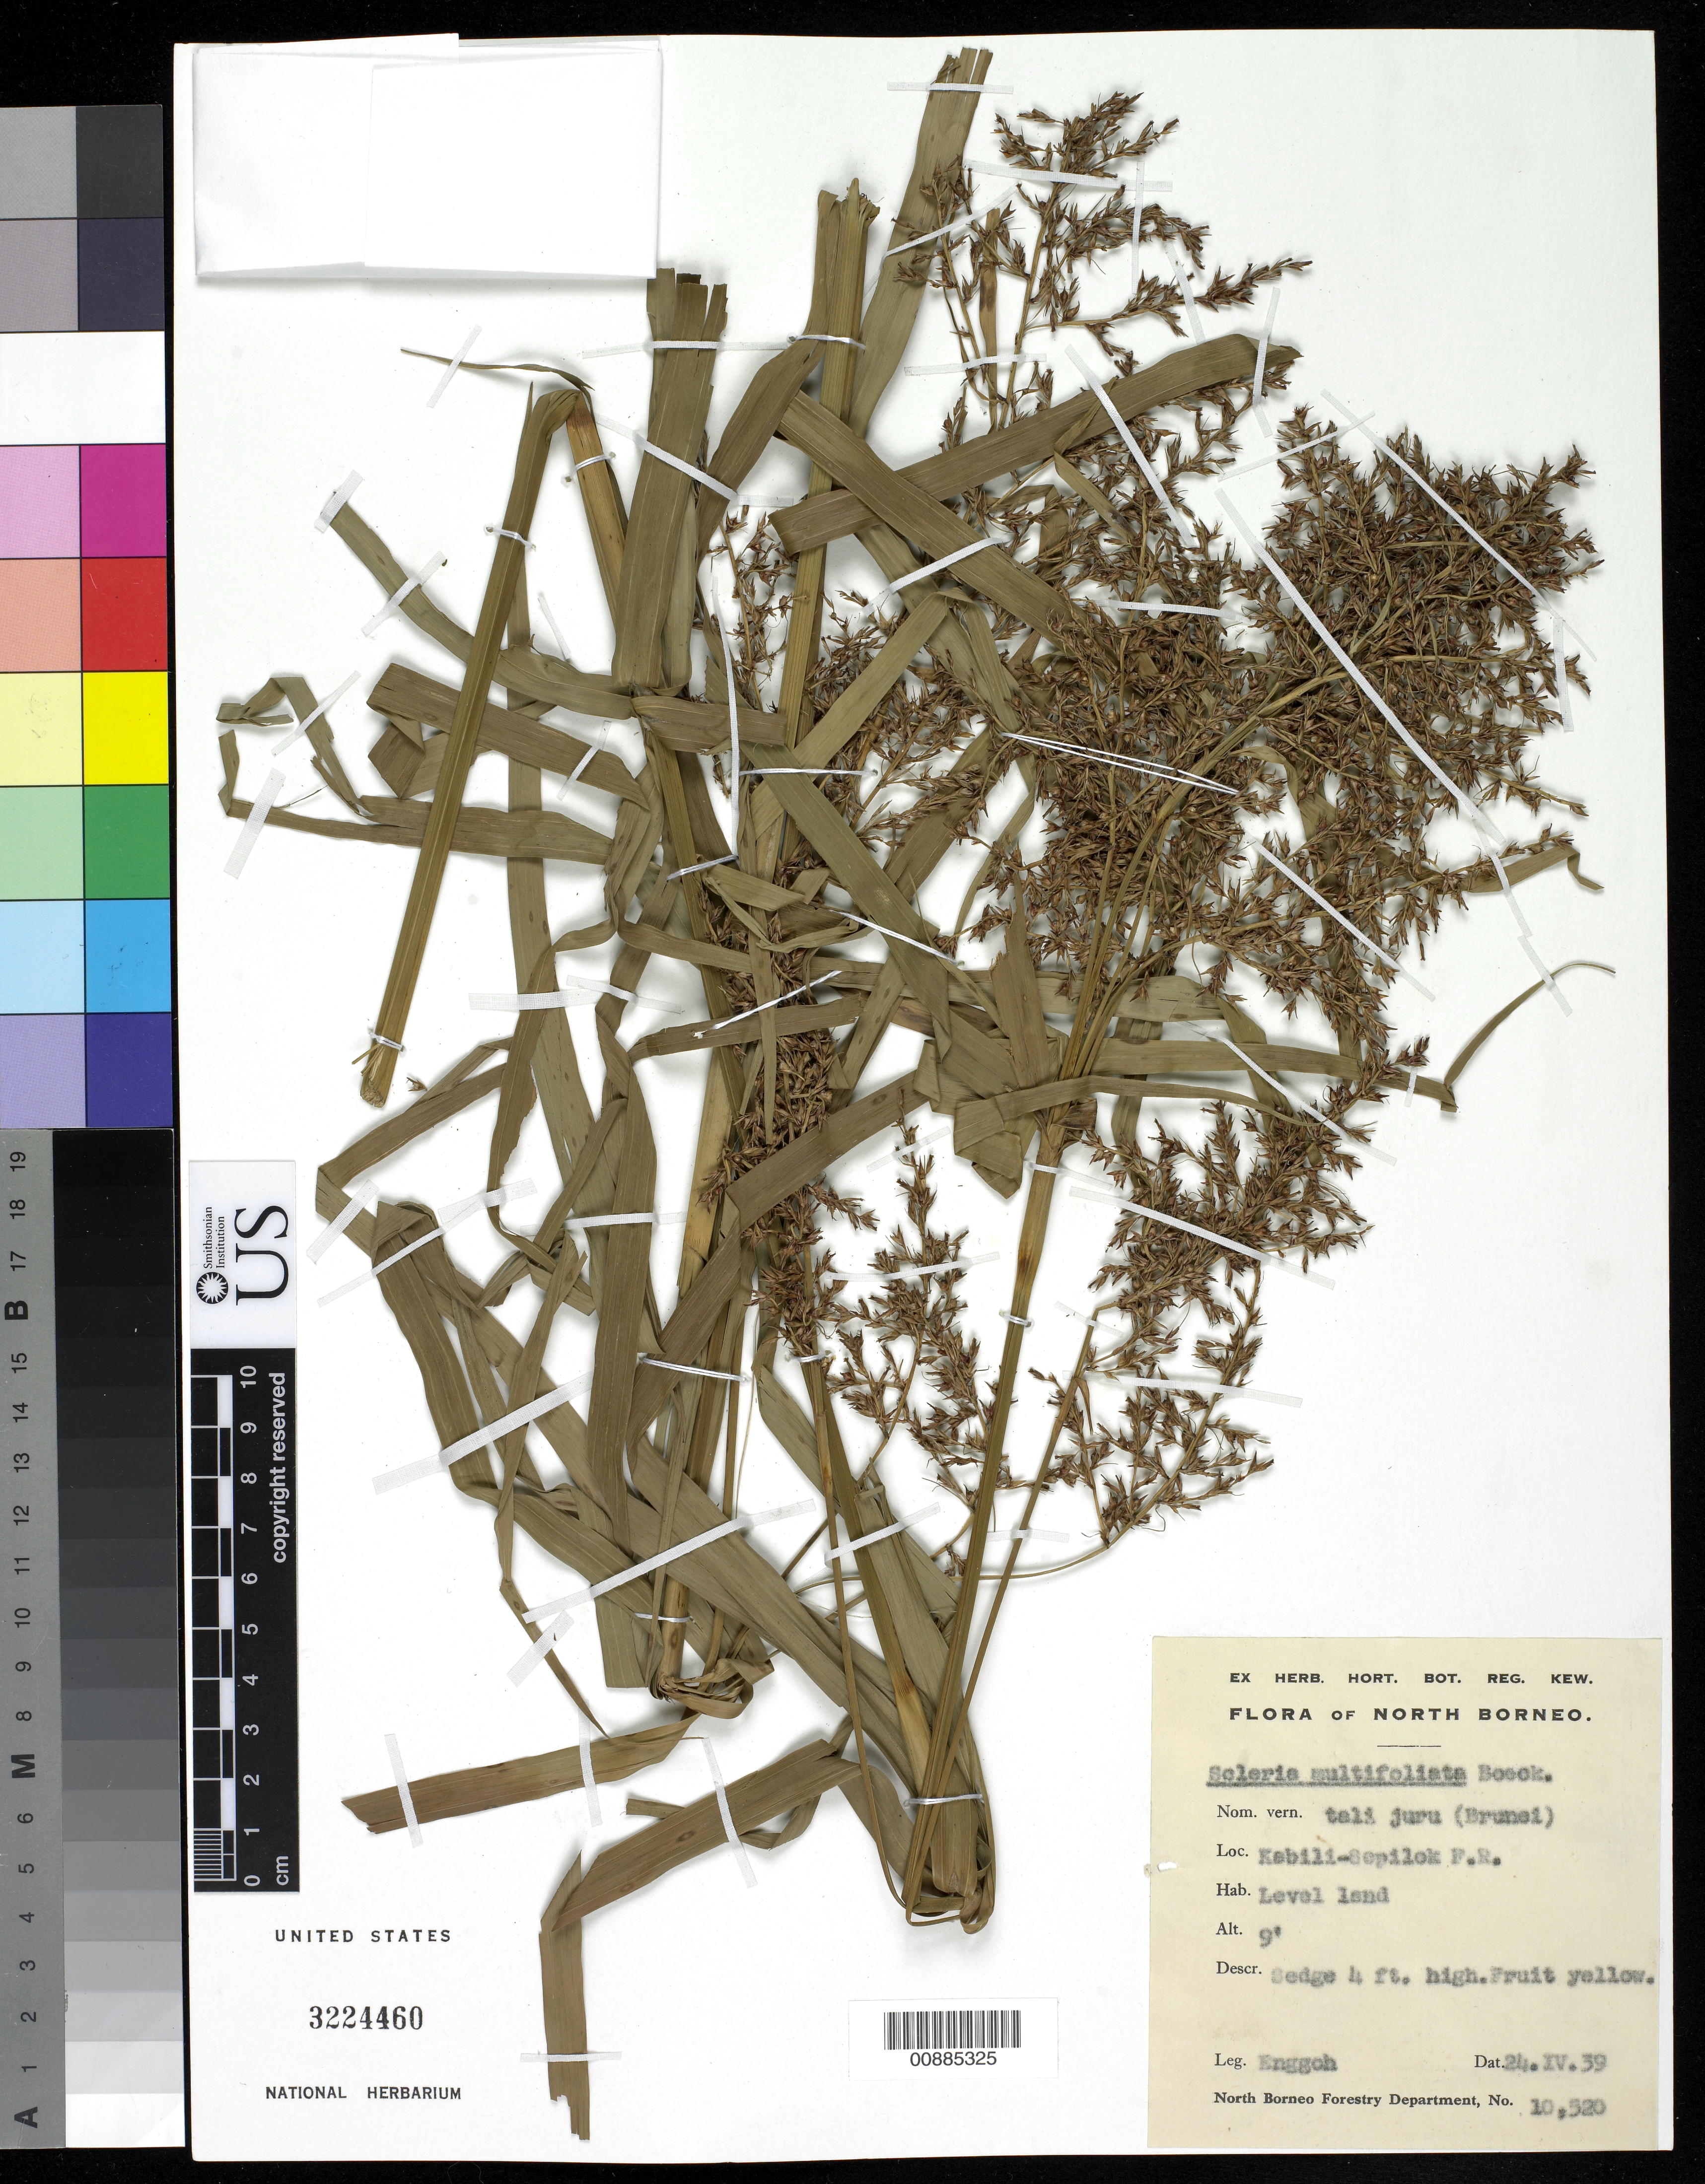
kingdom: Plantae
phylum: Tracheophyta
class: Liliopsida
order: Poales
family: Cyperaceae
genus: Scleria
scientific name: Scleria purpurascens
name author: Steud.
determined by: Strong, Mark T., (BOT), Smithsonian Institution - National Museum of Natural History (UNITED STATES)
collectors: -. Enggoh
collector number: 10520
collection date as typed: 24 Apr 1939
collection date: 1939-04-24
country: Indonesia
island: Borneo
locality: Kabili-Sepilok F.R.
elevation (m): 3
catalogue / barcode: US 3224460